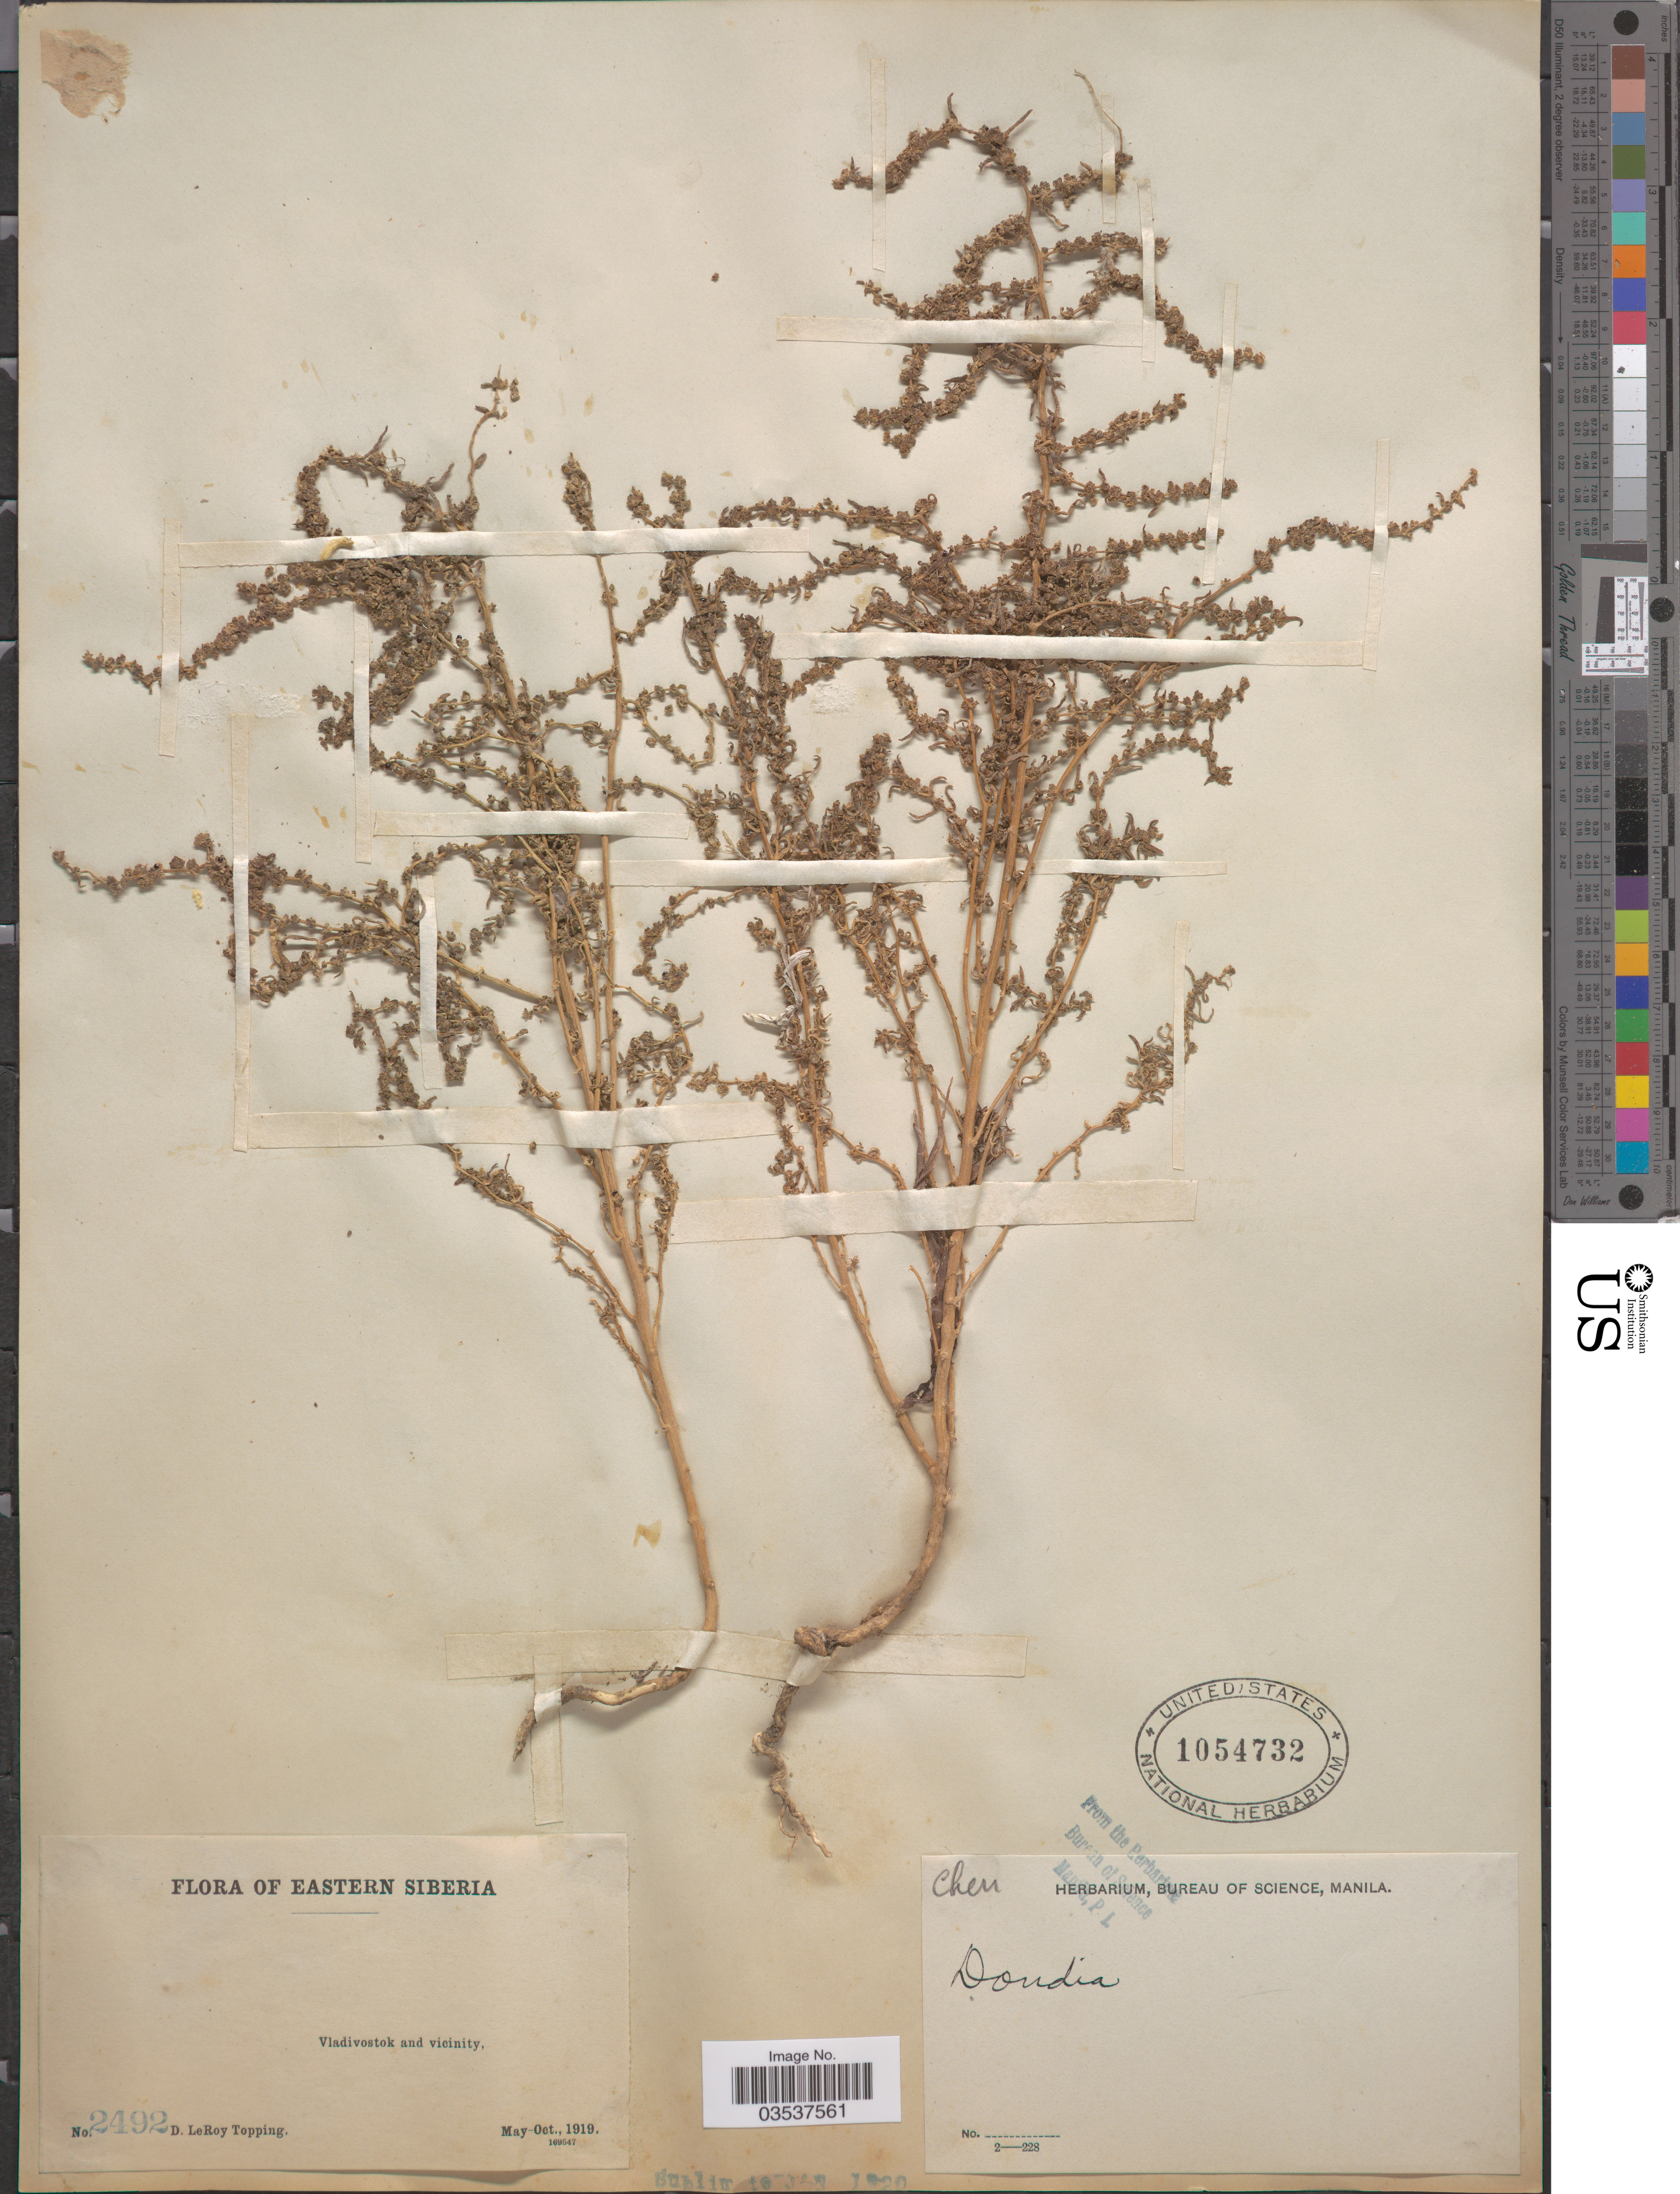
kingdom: Plantae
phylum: Tracheophyta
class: Magnoliopsida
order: Caryophyllales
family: Amaranthaceae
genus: Suaeda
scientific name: Suaeda sp.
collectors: D. L. Topping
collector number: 2492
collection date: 1919-05/1919-10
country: Russian Federation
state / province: Primorsky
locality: Eastern Siberia. Vladivostok and vicinity.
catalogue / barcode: US 1054732